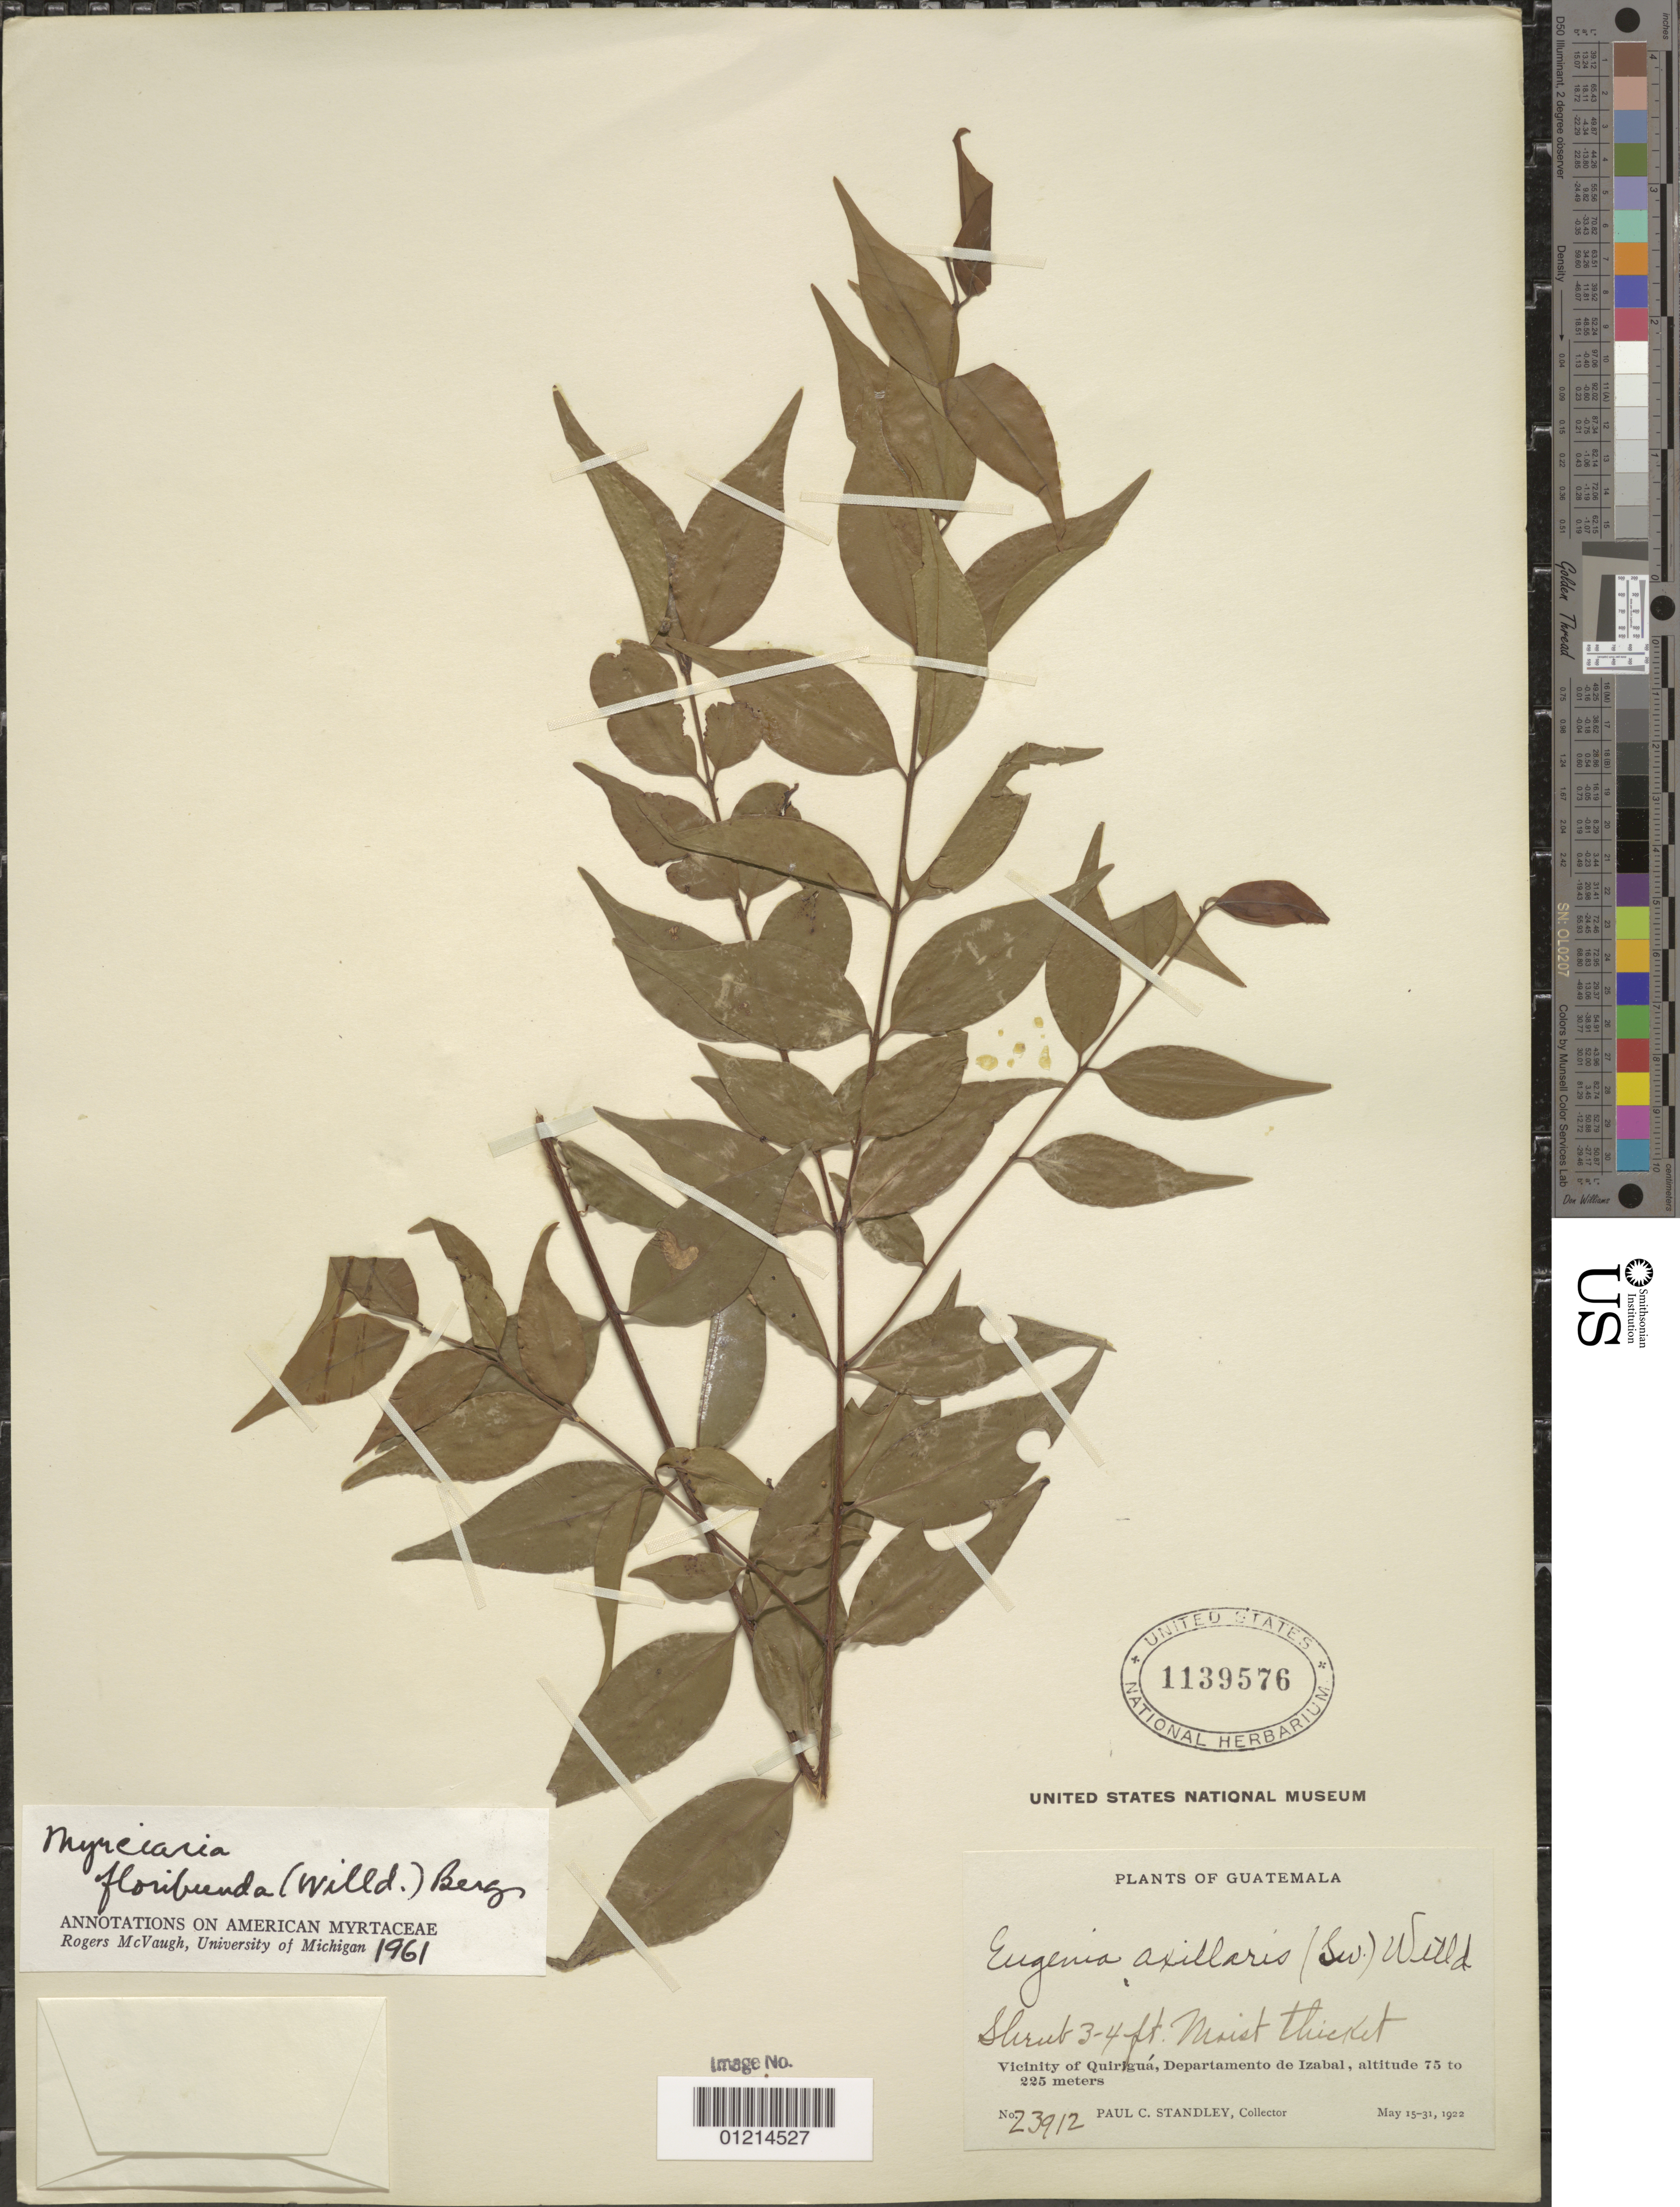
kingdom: Plantae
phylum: Tracheophyta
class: Magnoliopsida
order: Myrtales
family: Myrtaceae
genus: Myrciaria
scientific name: Myrciaria floribunda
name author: (H. West ex Willd.) O. Berg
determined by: McVaugh, R.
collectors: P. C. Standley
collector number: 23912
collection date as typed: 15 May 1922 to 31 Mar 1922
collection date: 1922-03-31/1922-05-15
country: Guatemala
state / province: Izabal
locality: Vicinity of Quiriguá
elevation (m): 75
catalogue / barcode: US 1139576